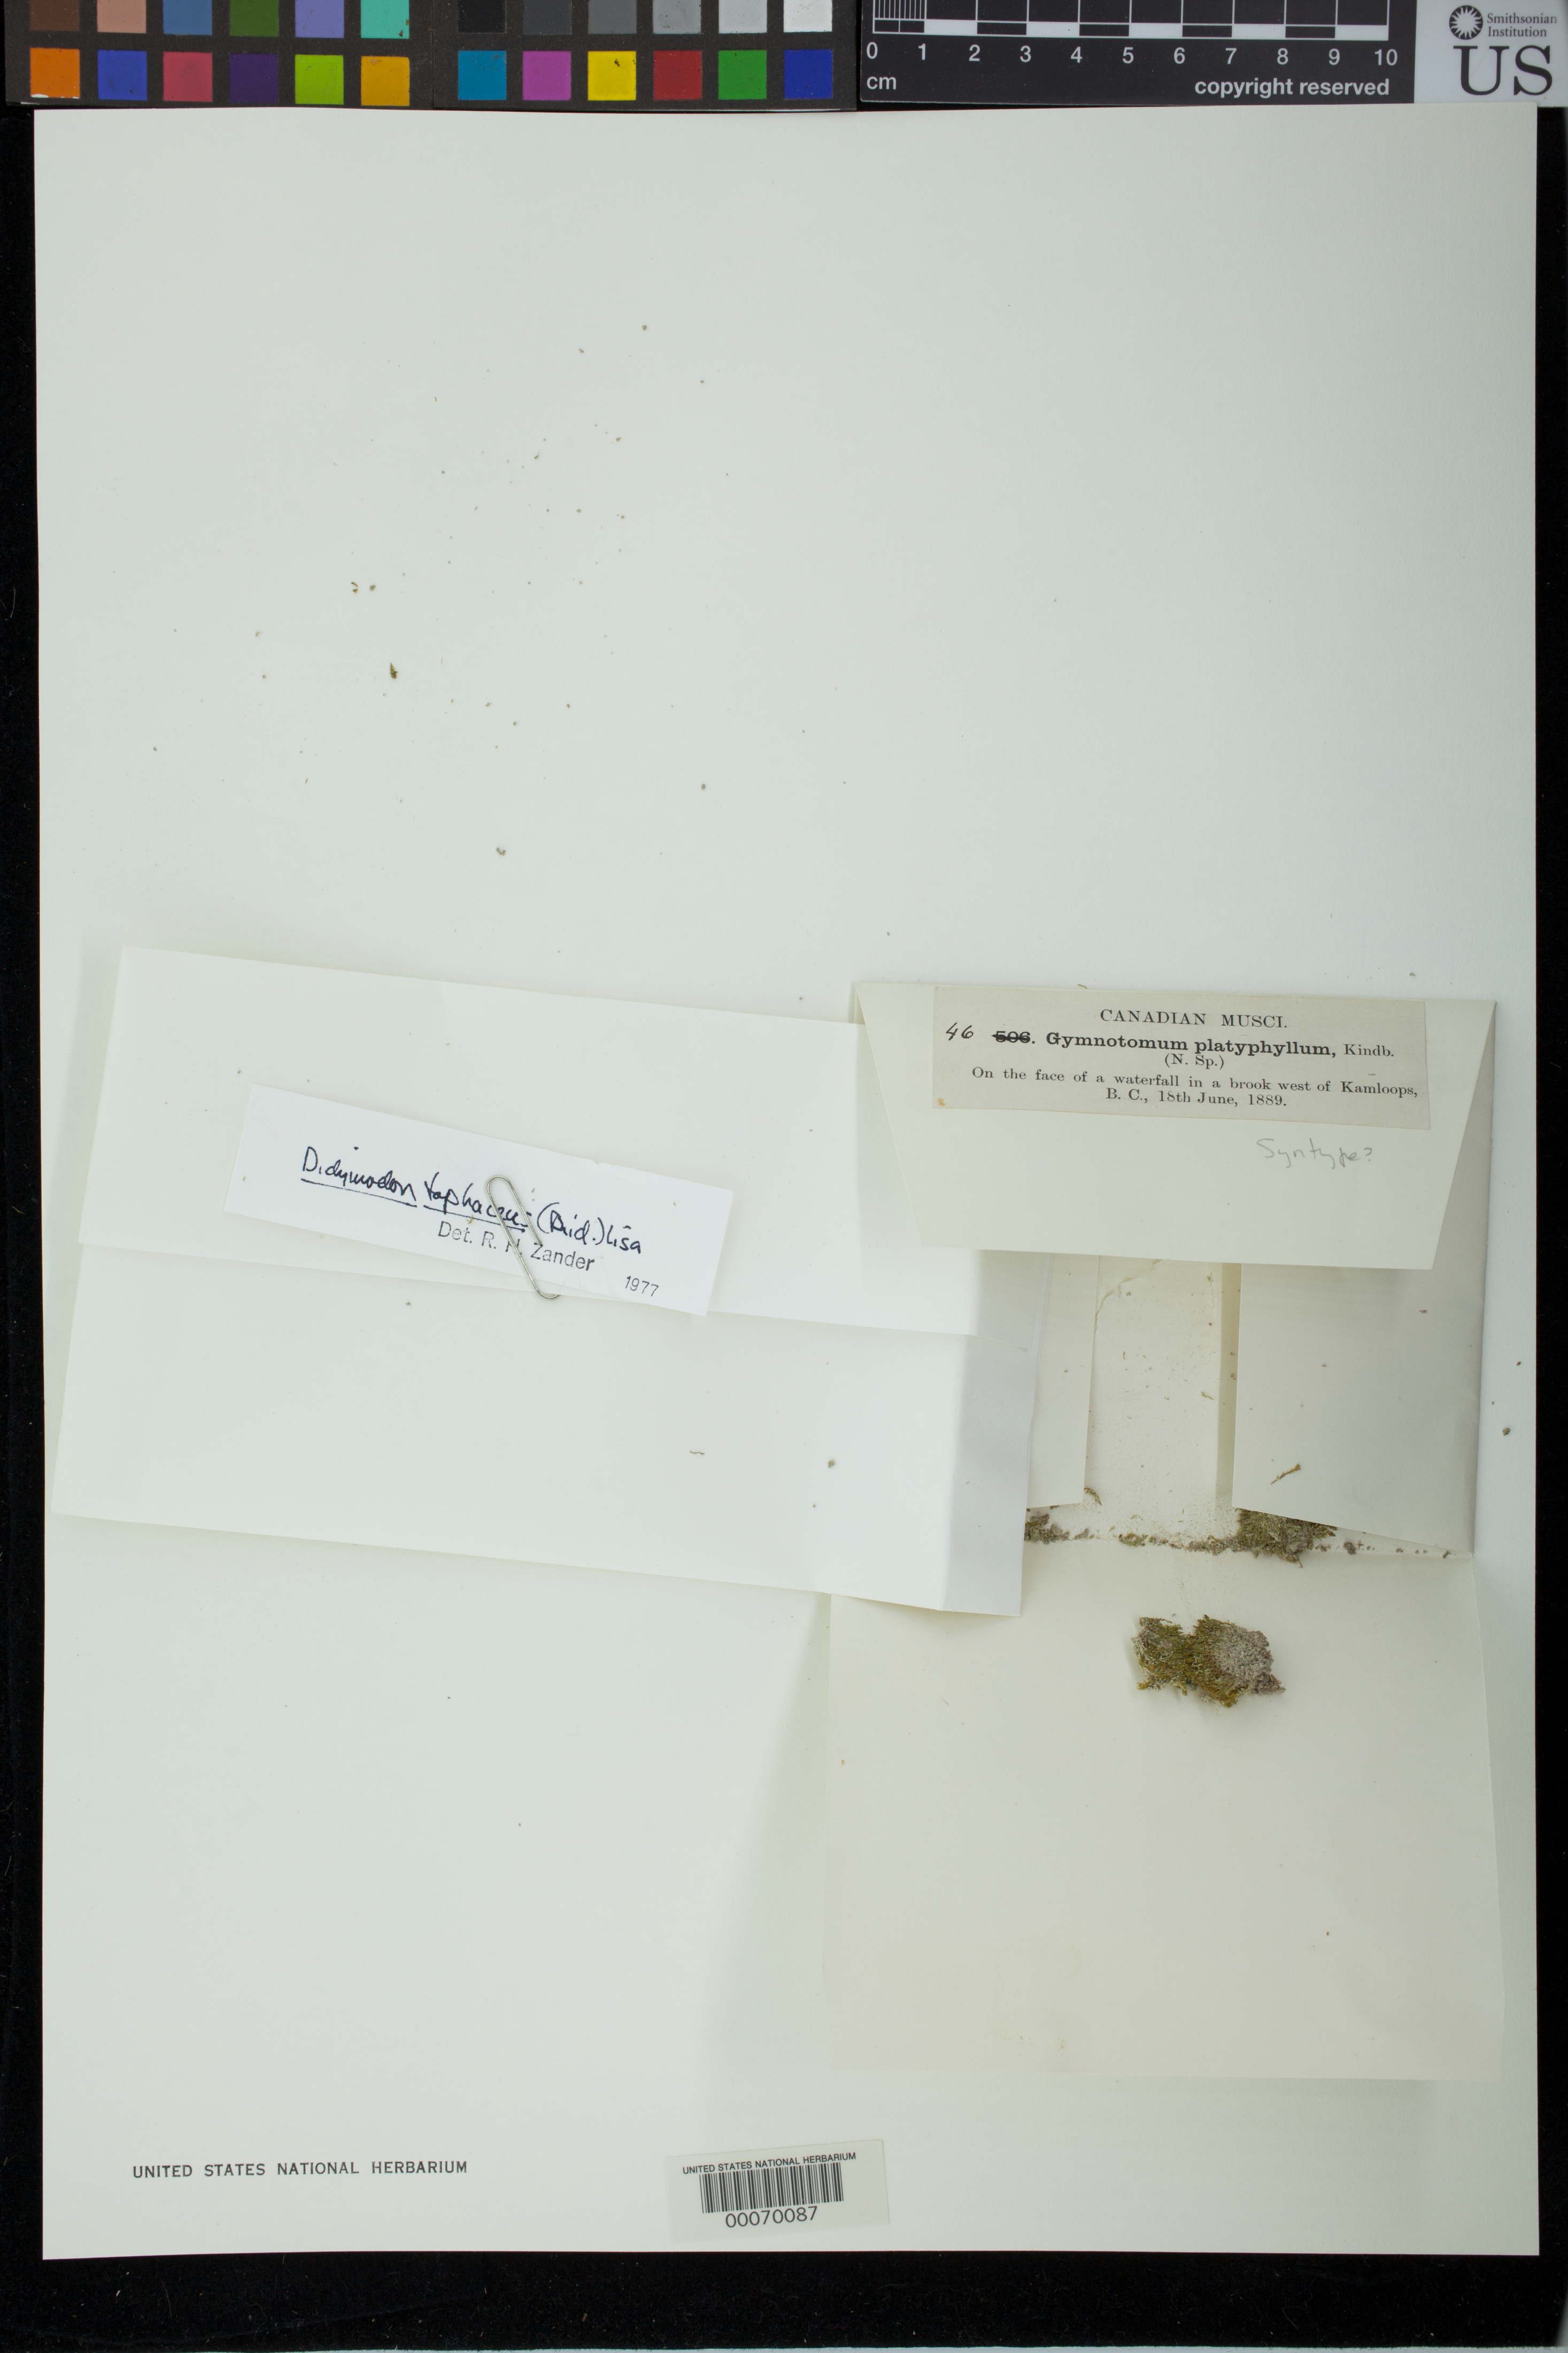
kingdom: Plantae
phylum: Bryophyta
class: Bryopsida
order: Pottiales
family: Pottiaceae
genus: Gymnostomum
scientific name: Gymnostomum platyphyllum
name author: Kindb. in Macoun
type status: Syntype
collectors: J. M. Macoun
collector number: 46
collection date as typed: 18 Jan 1889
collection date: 1889-01-18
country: Canada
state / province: British Columbia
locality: West of Kamloops.